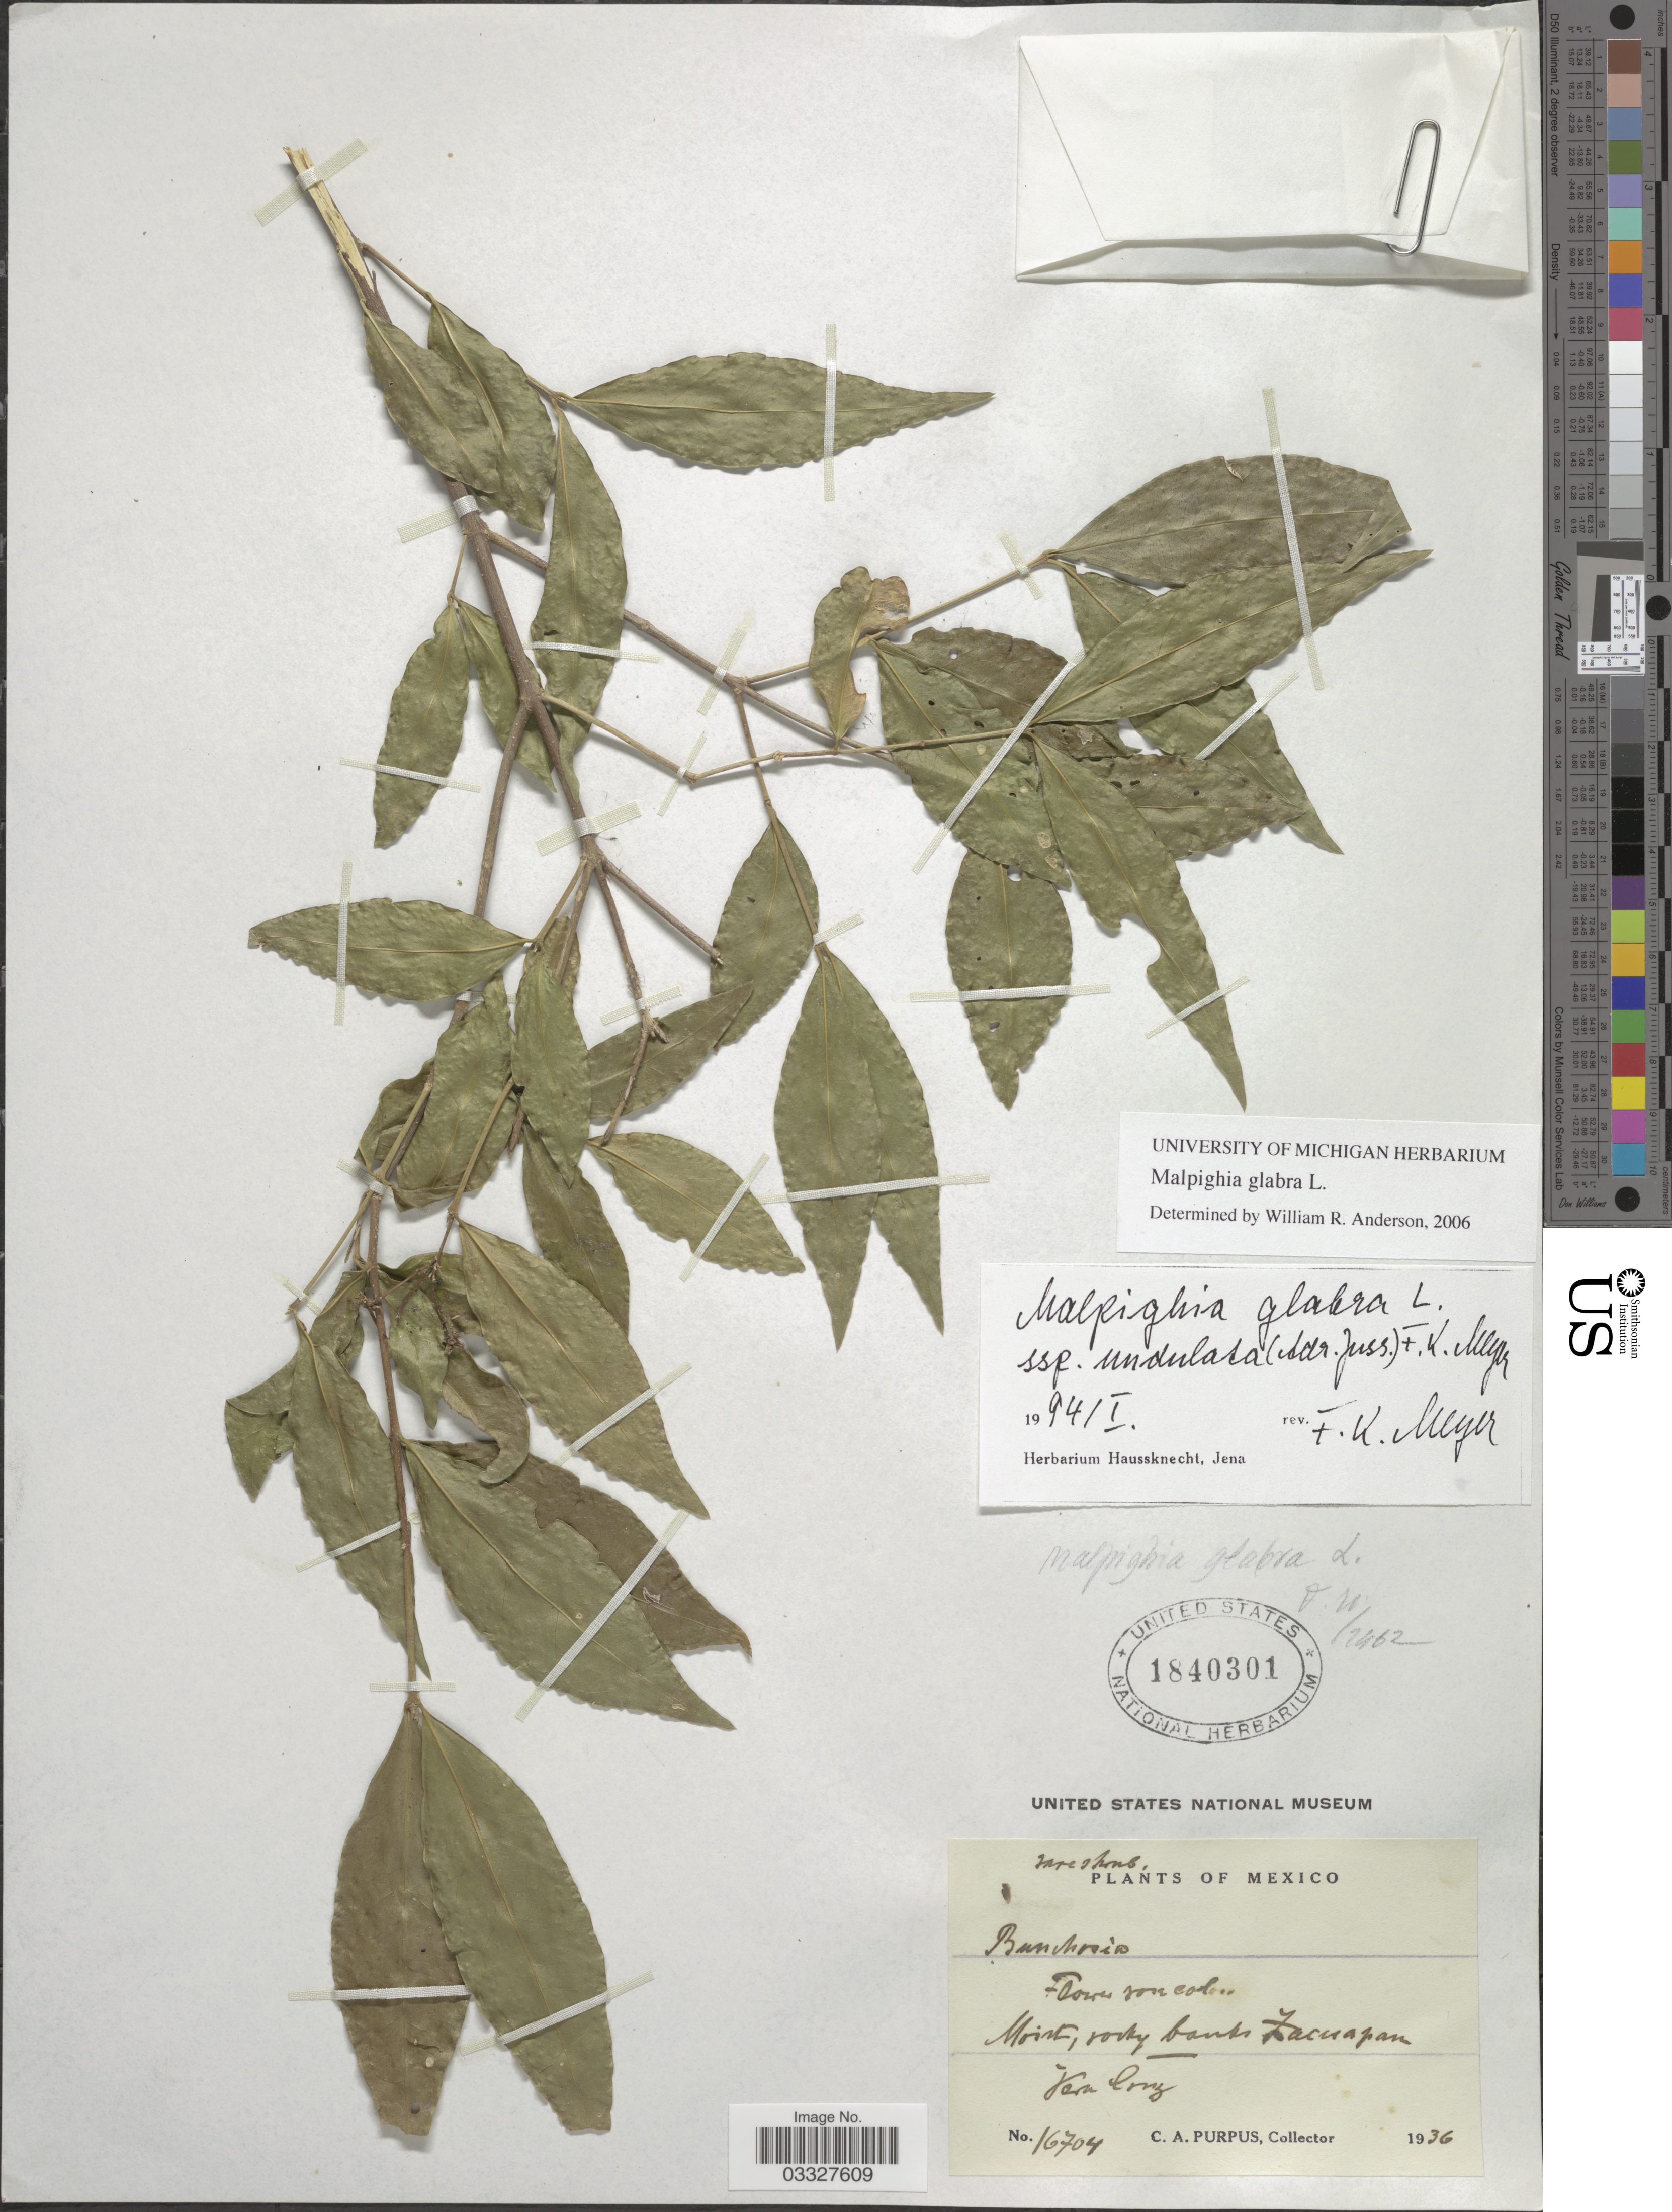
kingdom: Plantae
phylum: Tracheophyta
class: Magnoliopsida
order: Malpighiales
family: Malpighiaceae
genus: Malpighia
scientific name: Malpighia glabra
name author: L.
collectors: C. A. Purpus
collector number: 16704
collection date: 1936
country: Mexico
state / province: Veracruz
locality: Rocky banks Zacuapan. Vera Cruz.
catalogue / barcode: US 1840301